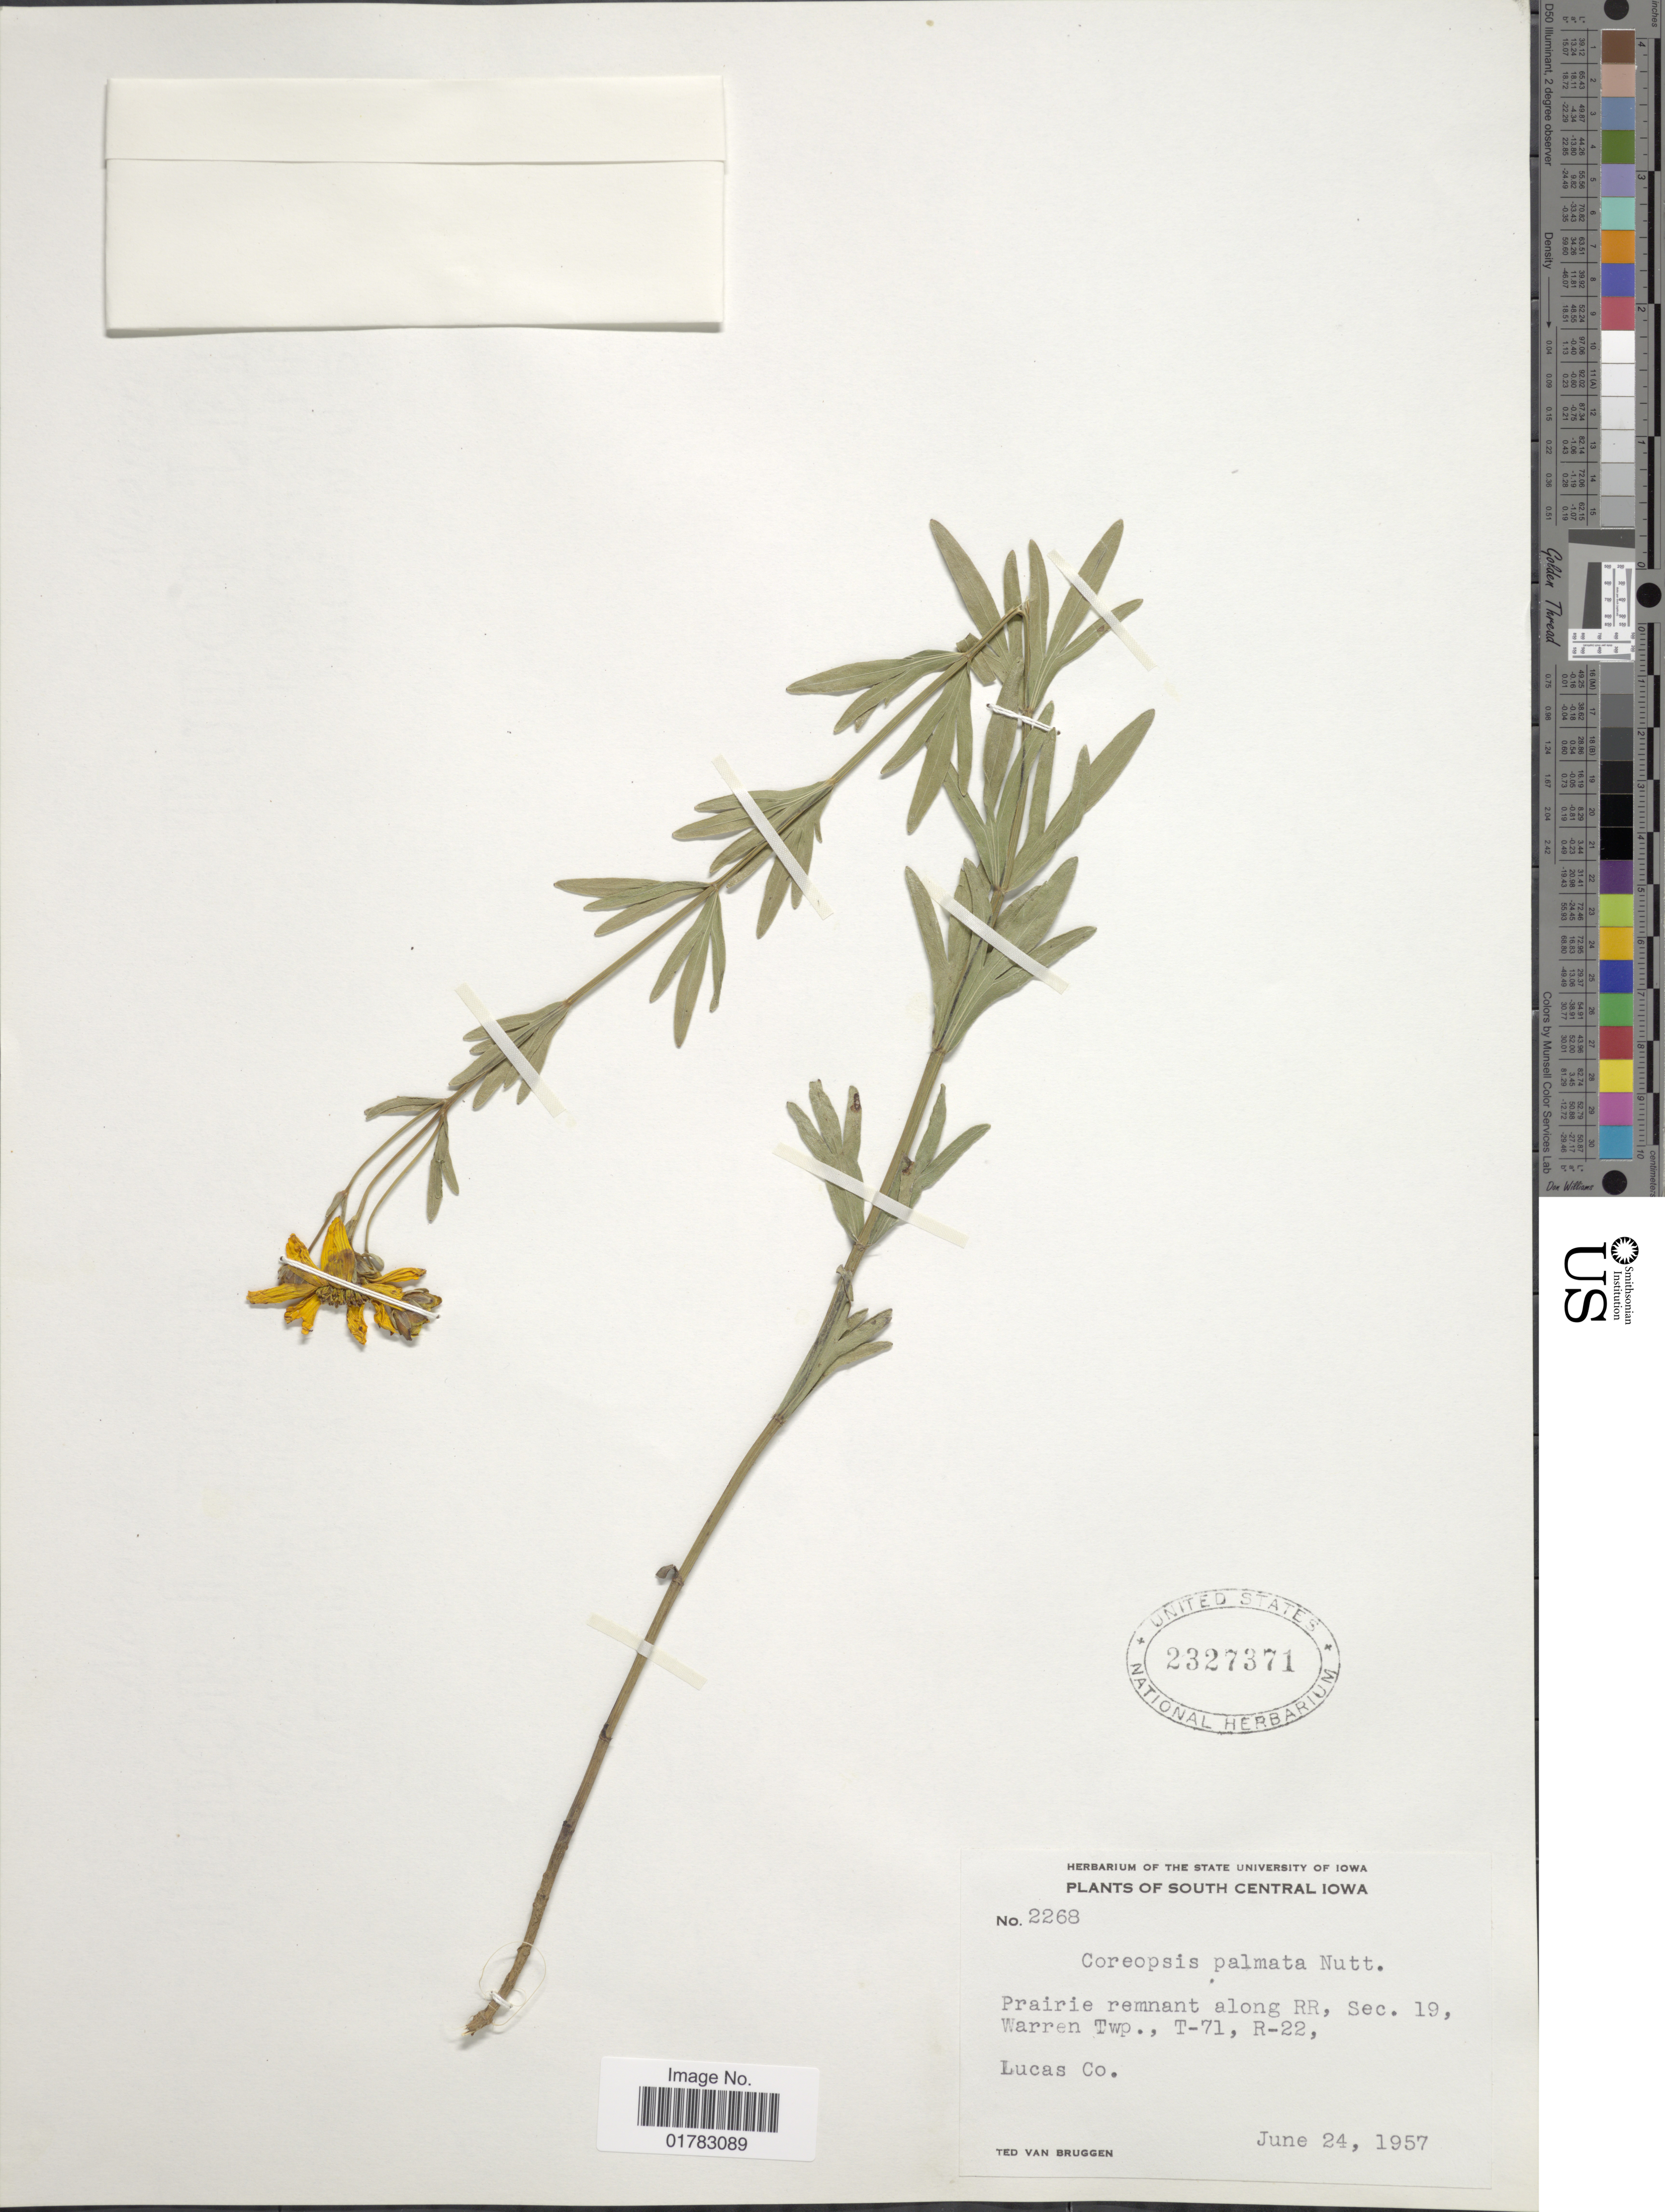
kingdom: Plantae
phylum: Tracheophyta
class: Magnoliopsida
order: Asterales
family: Asteraceae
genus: Coreopsis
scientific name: Coreopsis palmata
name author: Nutt.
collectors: T. van Bruggen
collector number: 2268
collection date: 1957-06-24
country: United States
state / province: Iowa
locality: South Central Iowa, prairie remnant along RR, Sec. 19, Warren Twp., T-71, R-22, Lucas Co.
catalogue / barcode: US 2327371